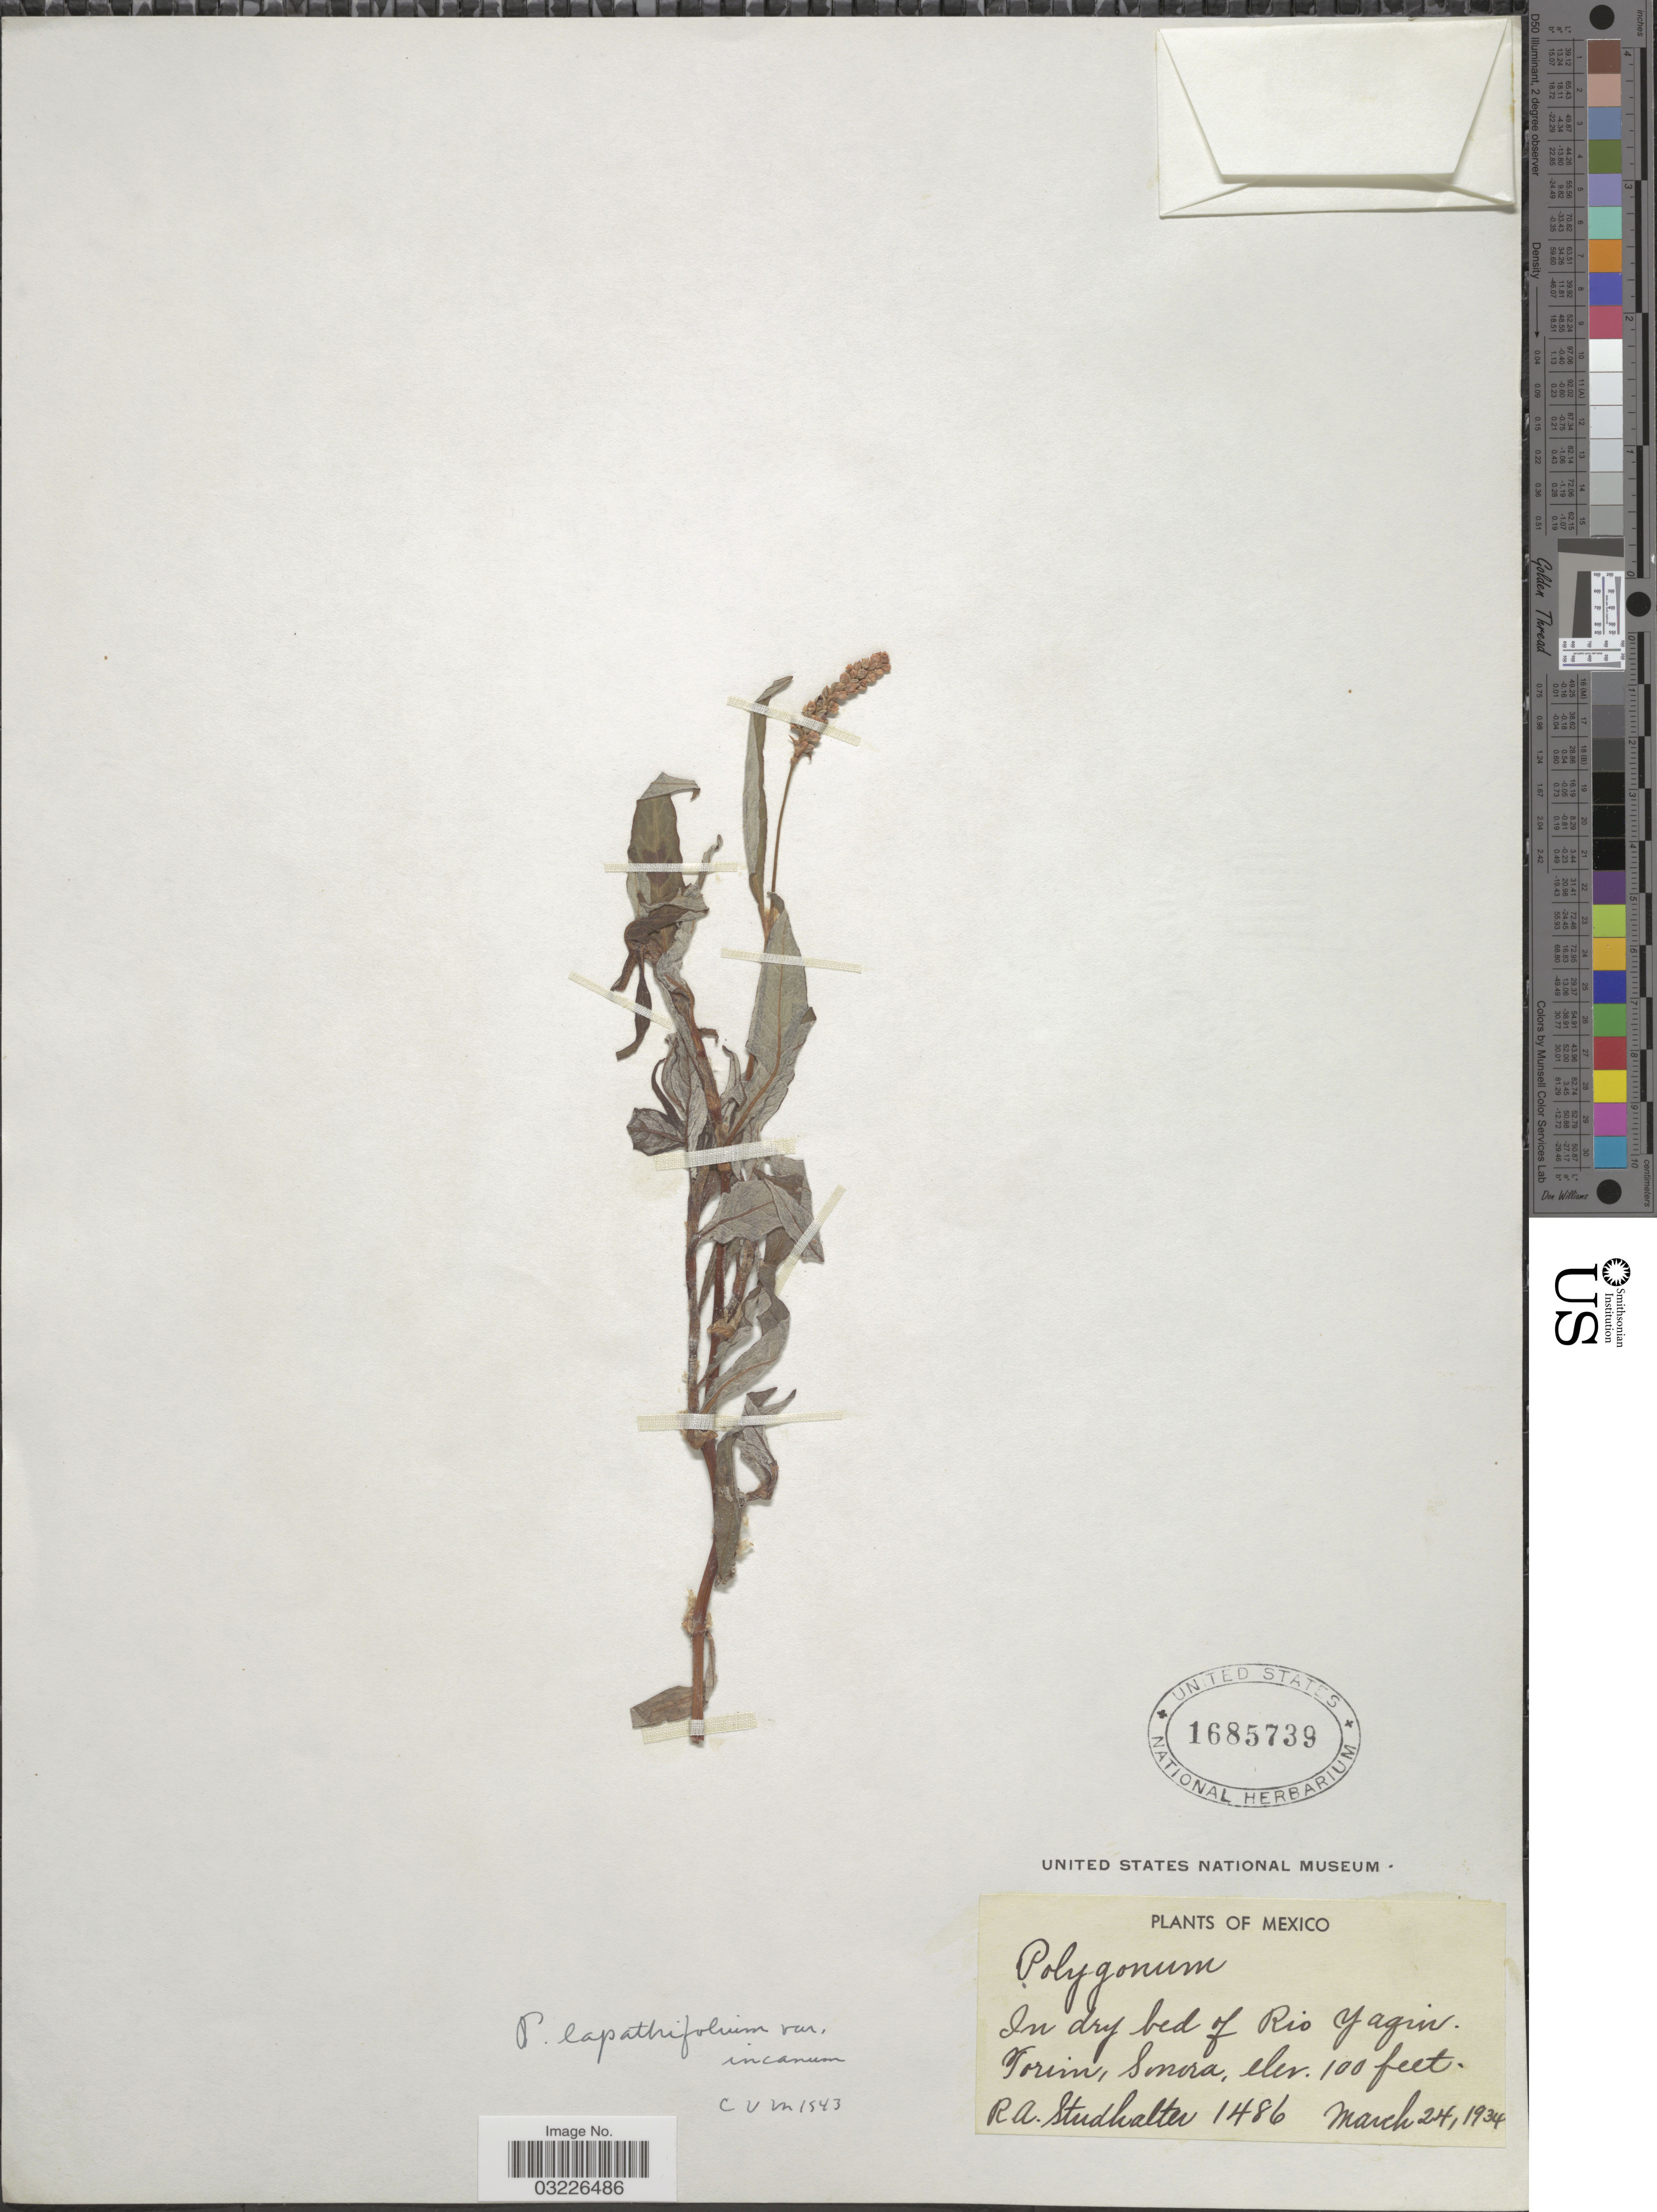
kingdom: Plantae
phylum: Tracheophyta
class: Magnoliopsida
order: Caryophyllales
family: Polygonaceae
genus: Polygonum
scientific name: Polygonum lapathifolium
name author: L.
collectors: R. Studhalter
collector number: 1486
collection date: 1934-03-24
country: Mexico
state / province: Sonora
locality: Rio Yagui. Torim.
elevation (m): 30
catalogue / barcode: US 1685739